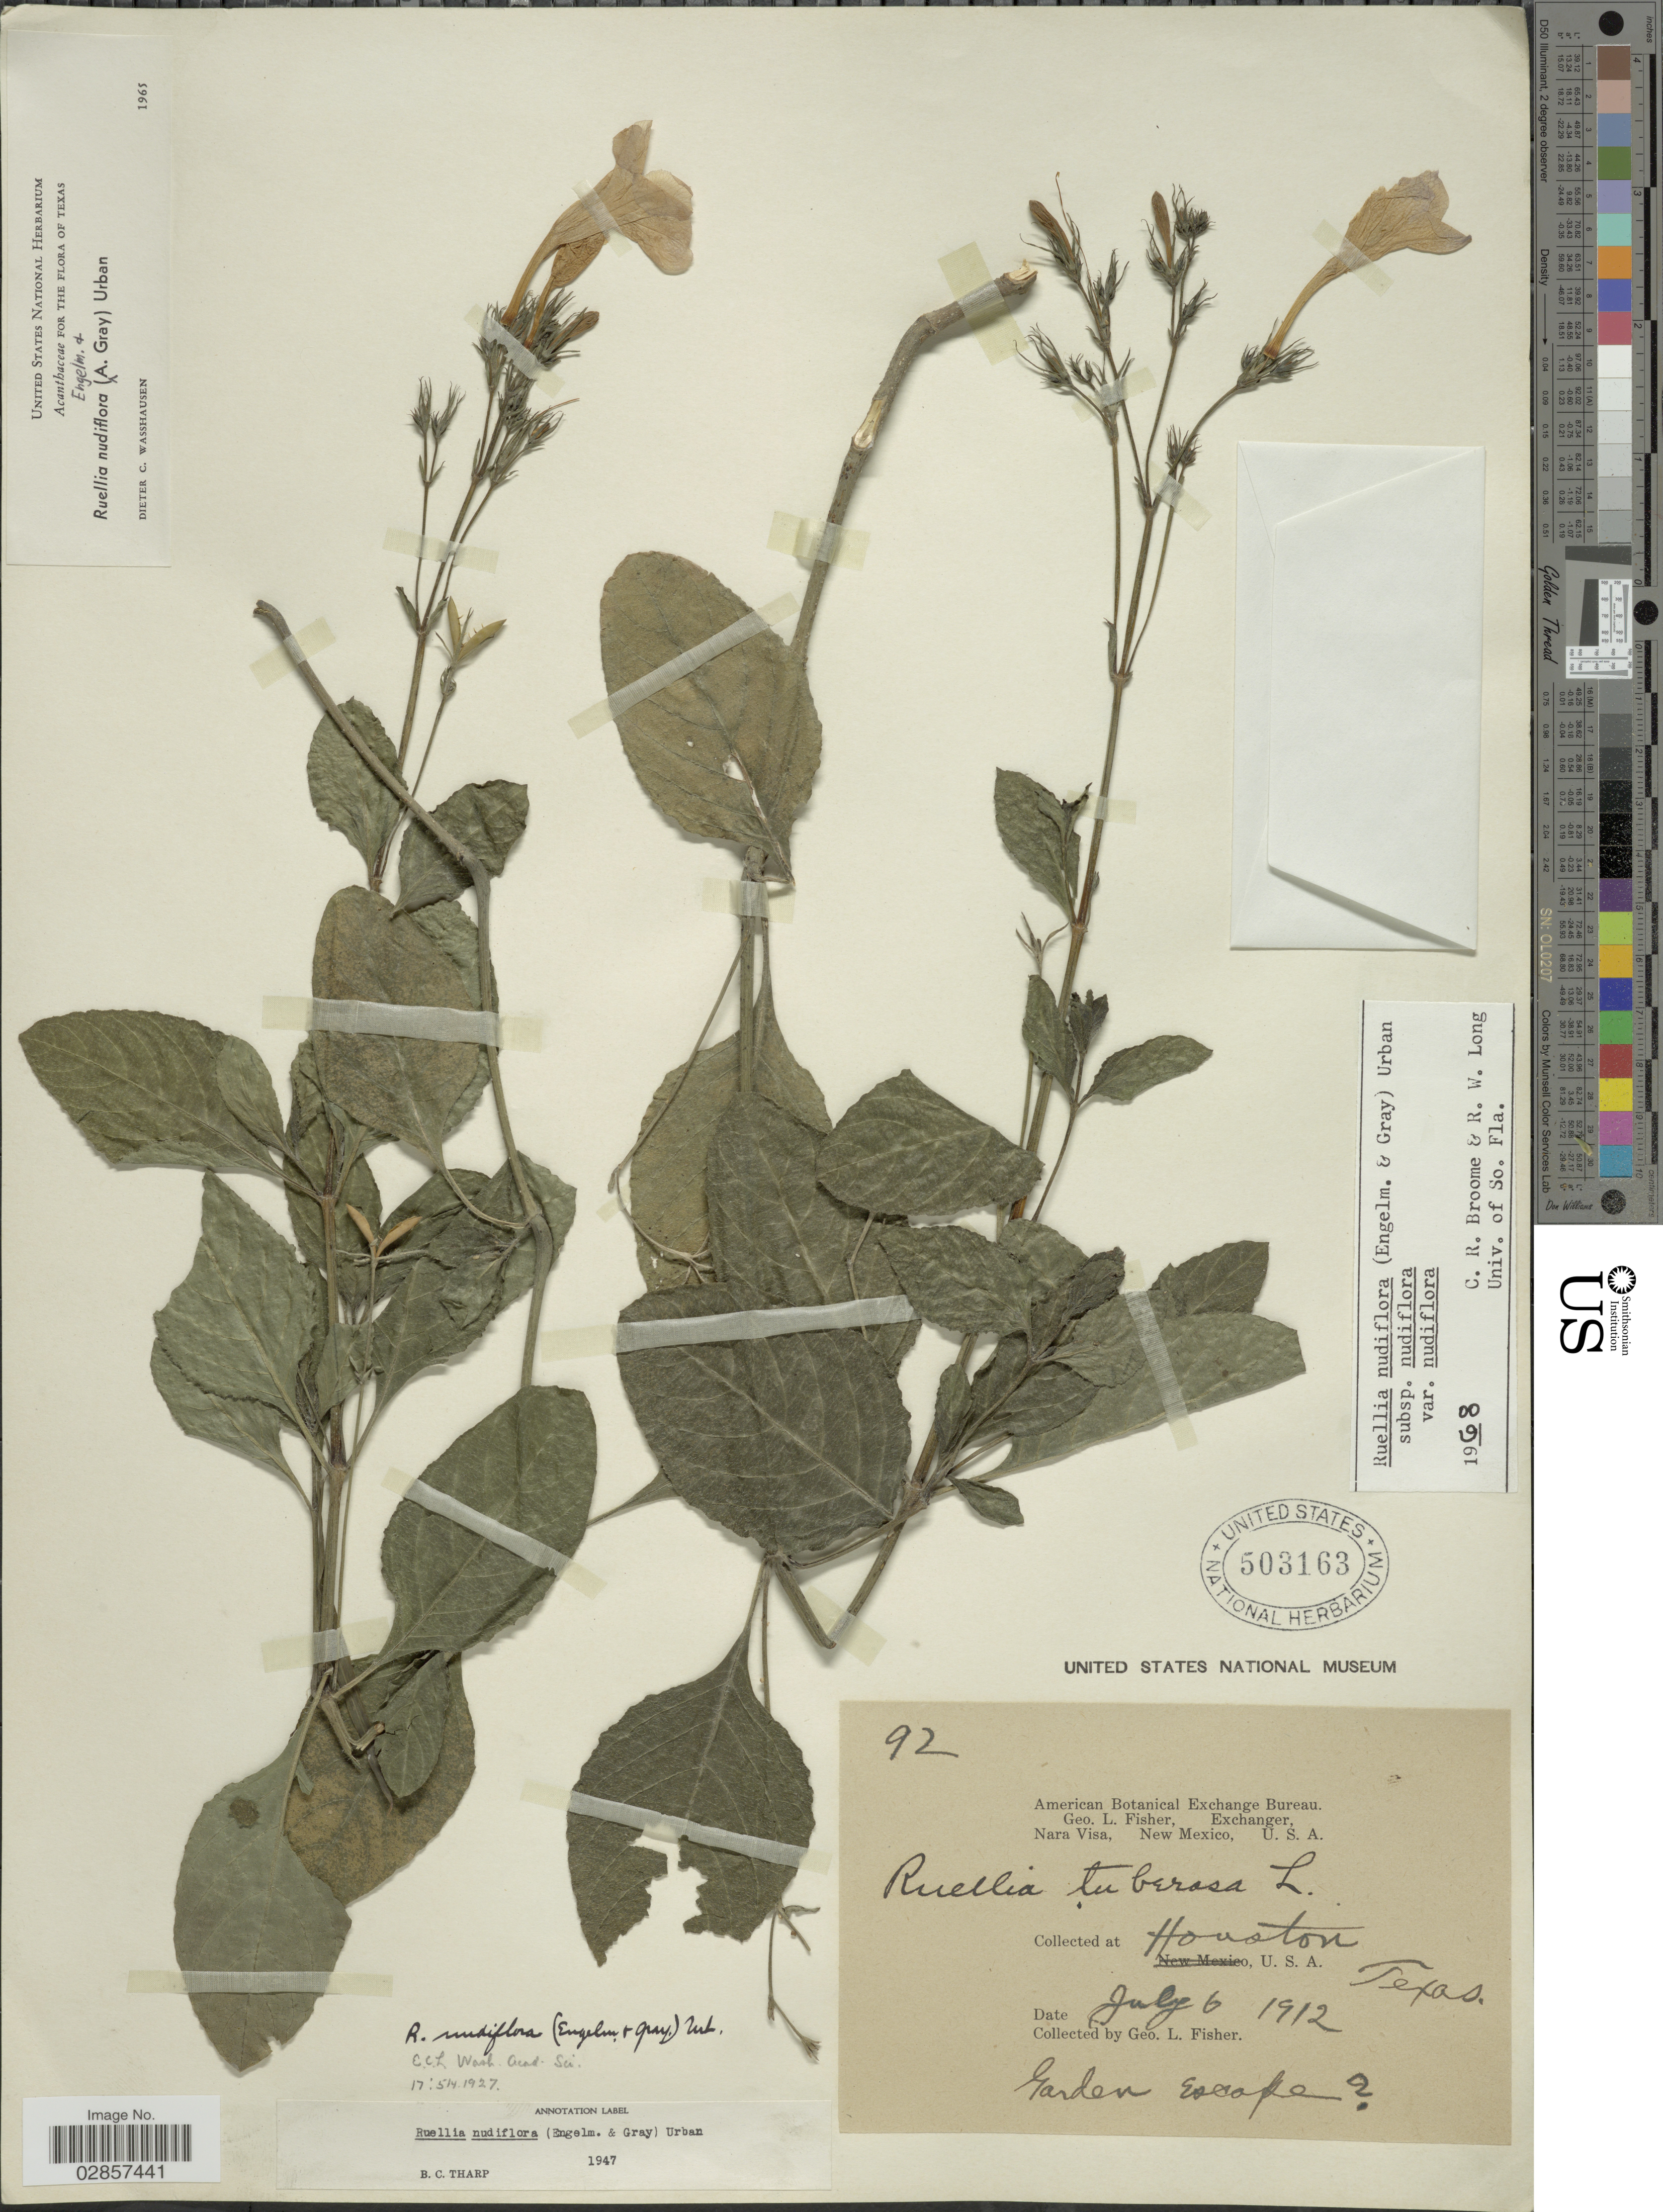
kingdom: Plantae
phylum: Tracheophyta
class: Magnoliopsida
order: Lamiales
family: Acanthaceae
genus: Ruellia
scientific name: Ruellia nudiflora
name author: (Engelm. & A. Gray) Urb.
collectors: G. L. Fisher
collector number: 92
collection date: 1912-07-06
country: United States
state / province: Texas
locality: Houston, Texas.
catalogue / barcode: US 503163